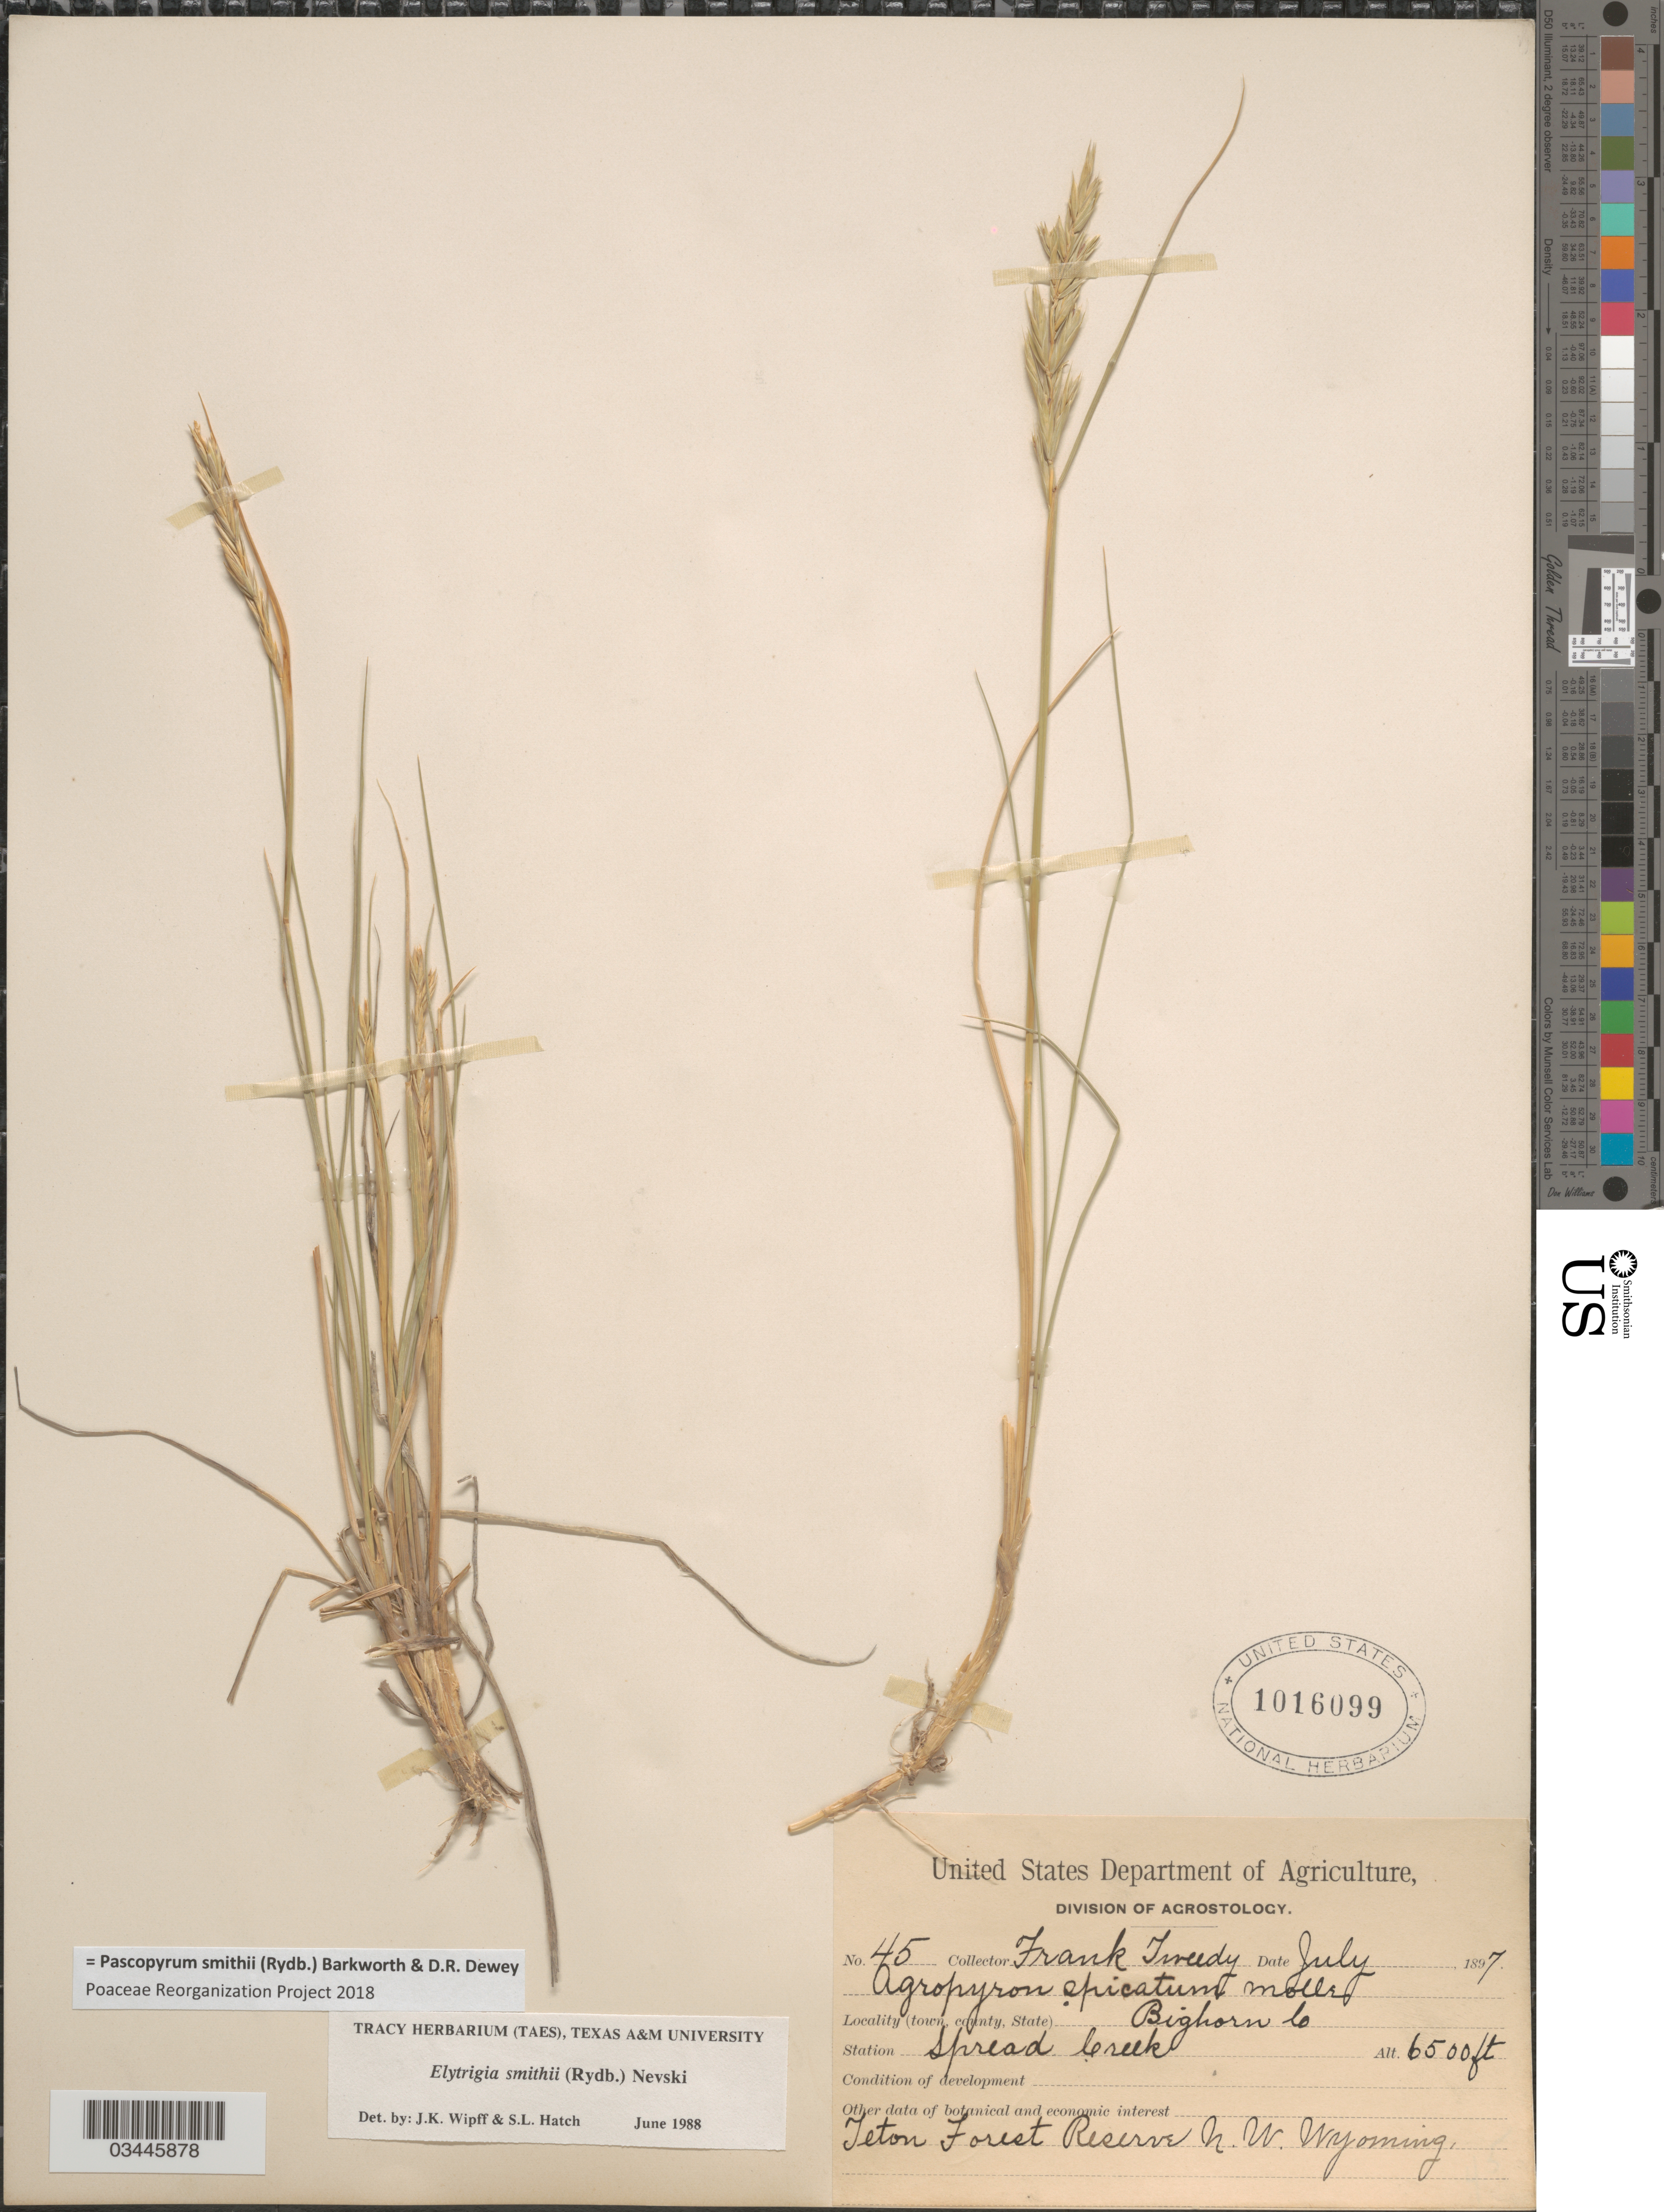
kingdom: Plantae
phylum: Tracheophyta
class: Liliopsida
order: Poales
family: Poaceae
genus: Pascopyrum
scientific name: Pascopyrum smithii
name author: (Rydb.) Barkworth & Dewey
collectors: F. Tweedy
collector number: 45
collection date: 1897-07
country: United States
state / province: Wyoming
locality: Bighorn co. Spread Creek. Teton Forest Reserve N.W. Wyoming.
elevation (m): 1981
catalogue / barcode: US 1016099